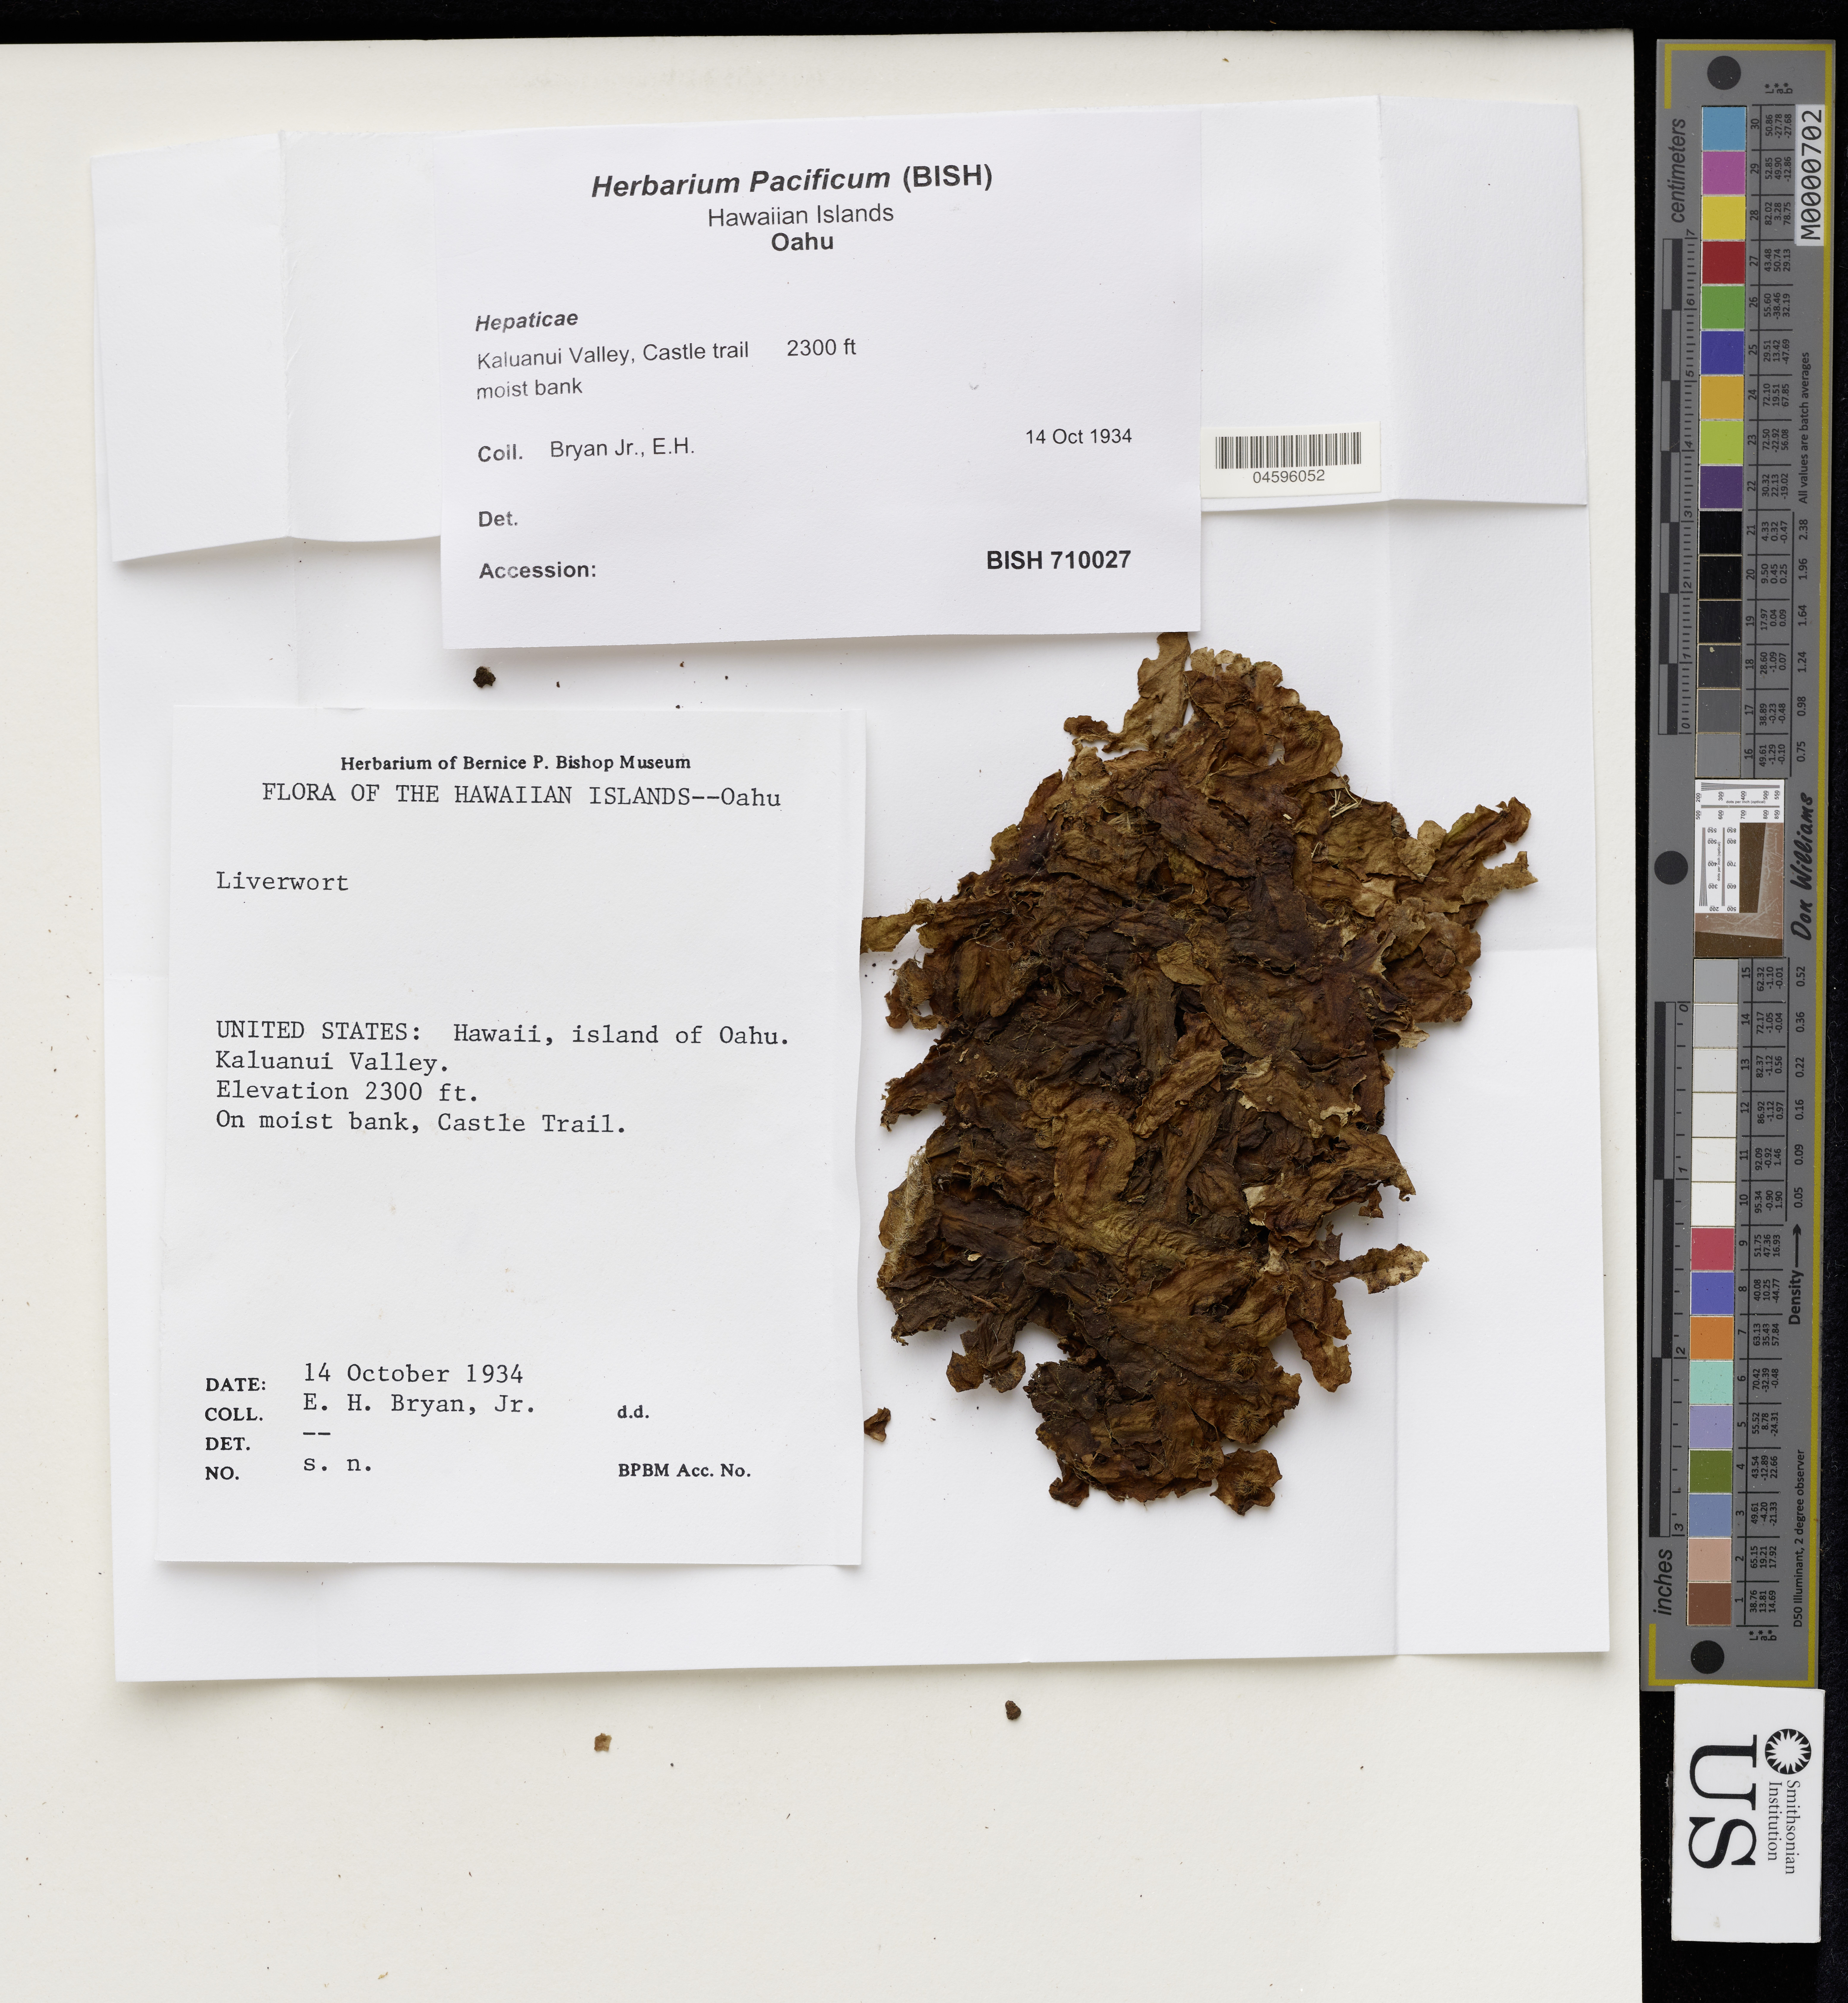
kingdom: Plantae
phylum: Tracheophyta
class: Magnoliopsida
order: Ranunculales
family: Ranunculaceae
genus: Hepatica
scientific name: Hepatica sp.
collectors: E. Bryan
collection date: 1934-10-14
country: United States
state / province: Hawaii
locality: Island of Oahu. Kaluanui Valley.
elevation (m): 701